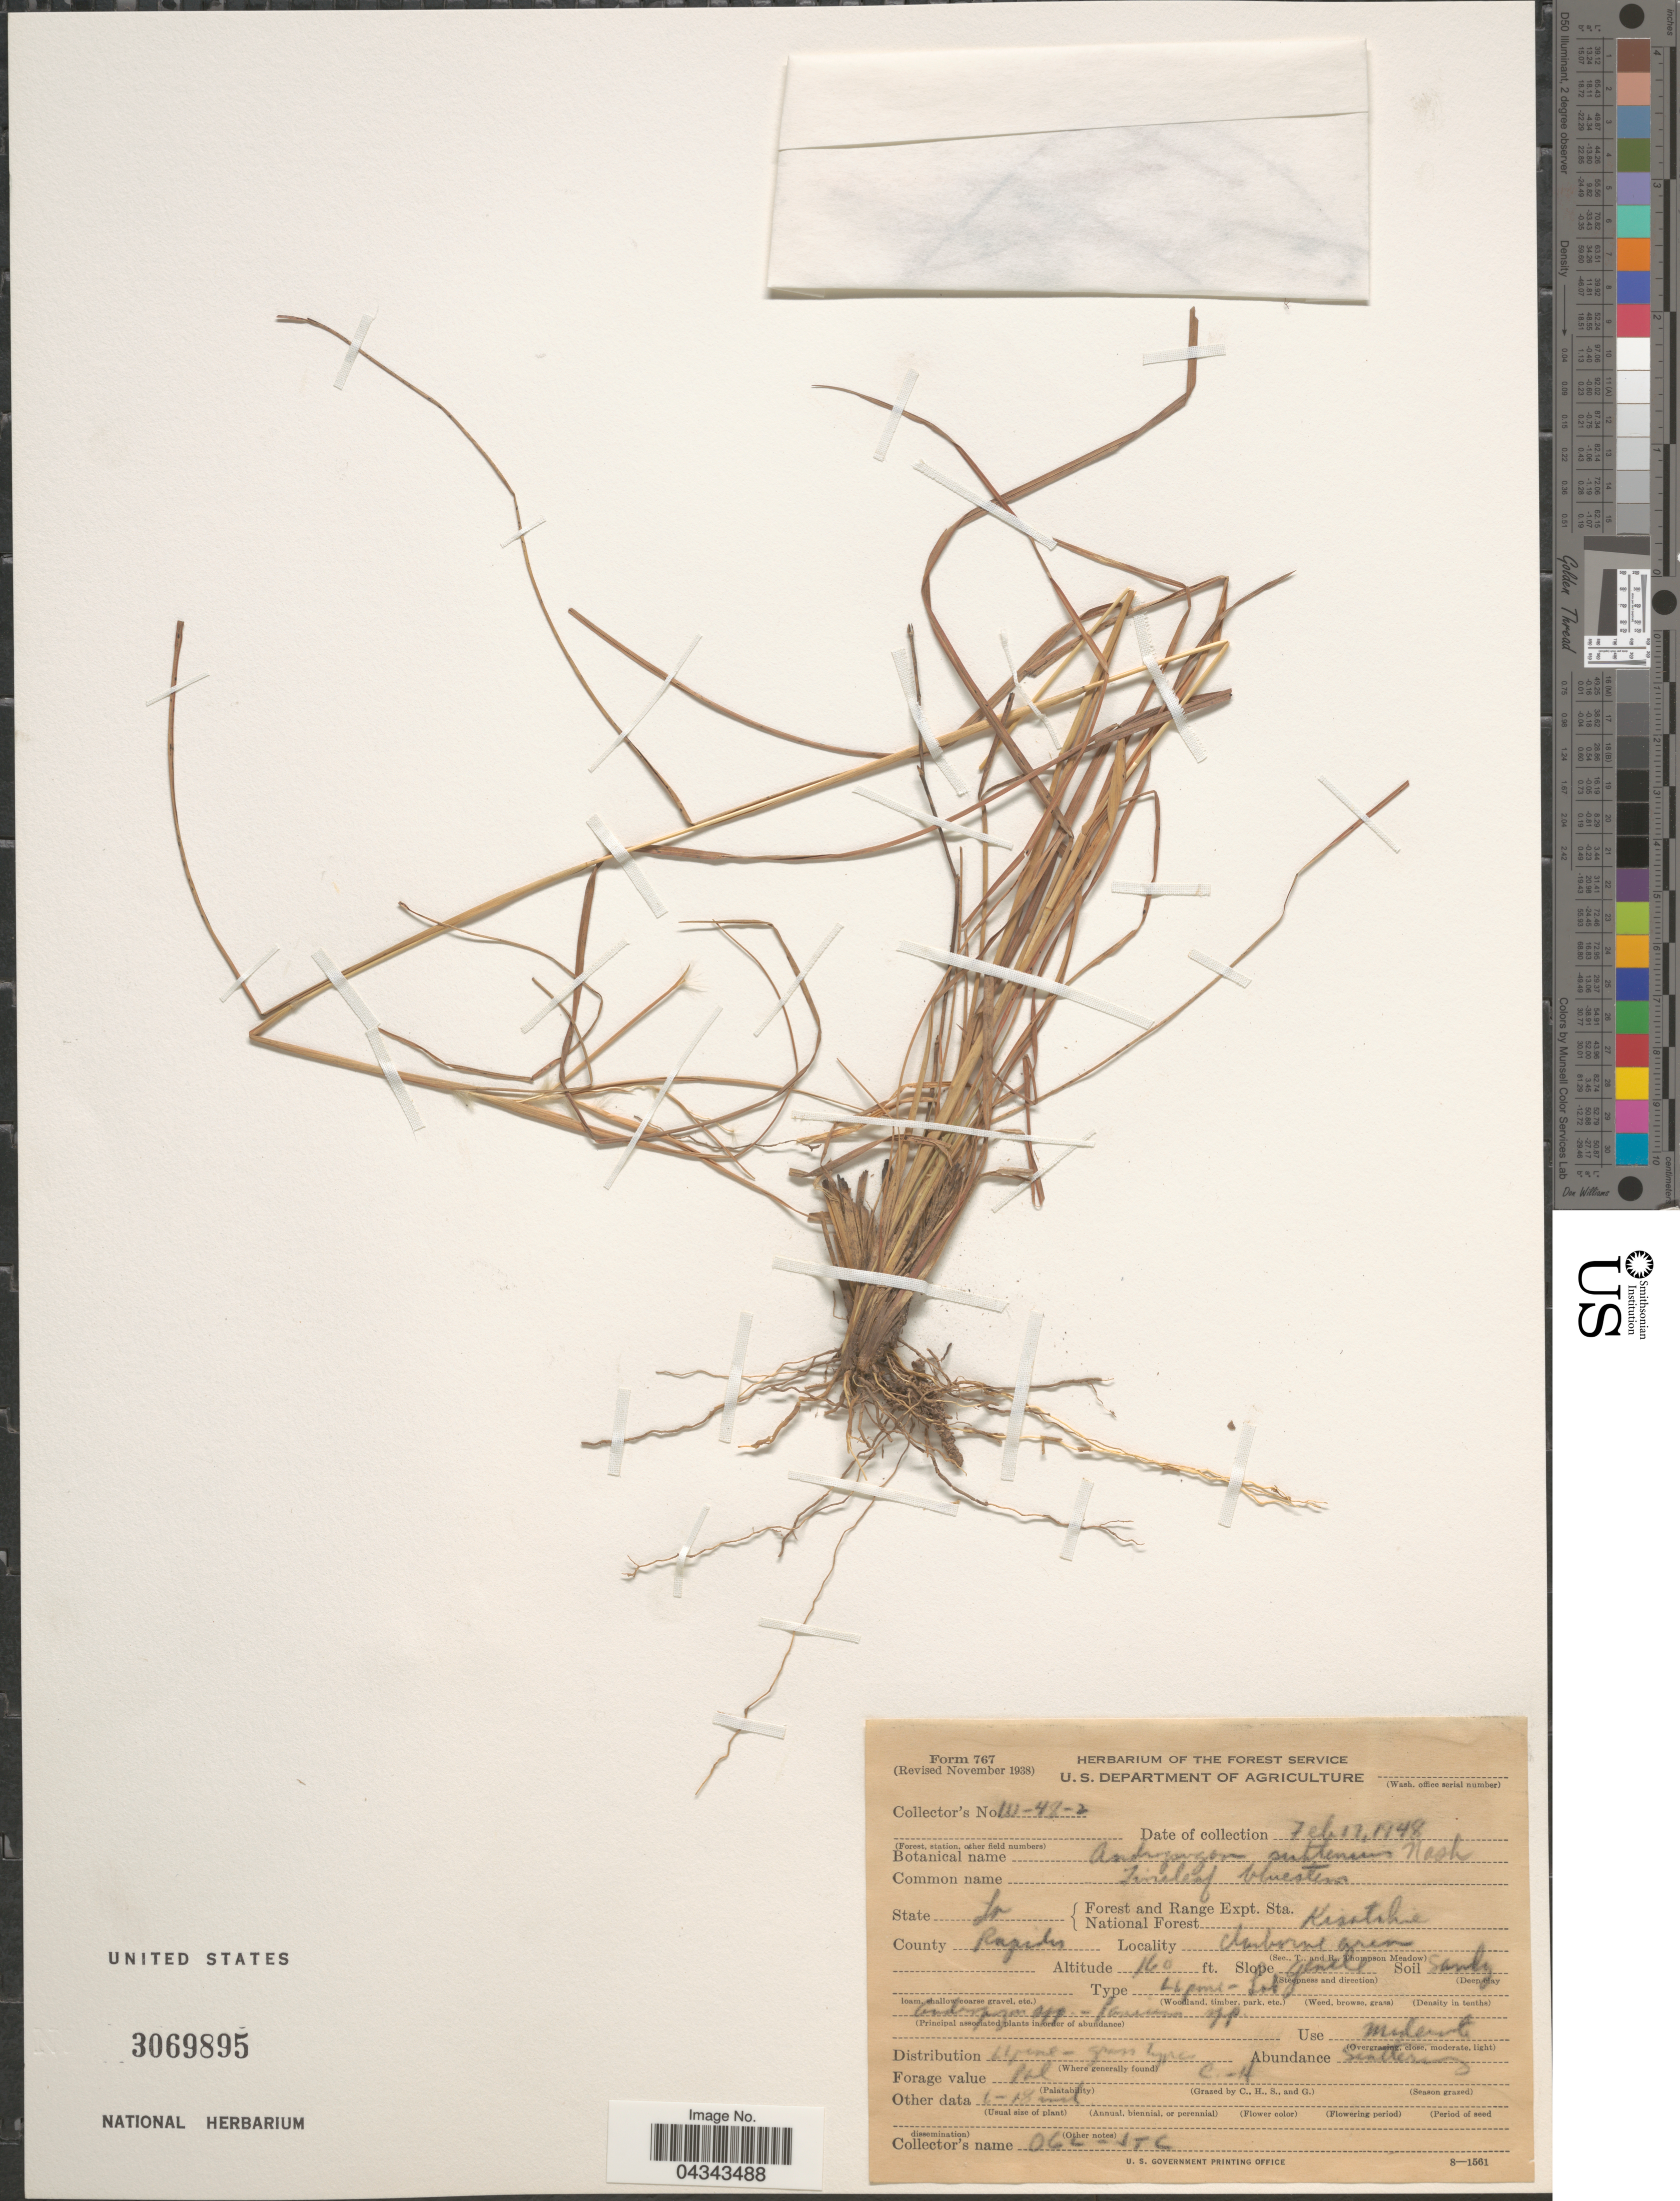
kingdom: Plantae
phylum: Tracheophyta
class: Liliopsida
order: Poales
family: Poaceae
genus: Andropogon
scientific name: Andropogon gyrans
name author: Ashe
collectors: O. G. L. & S. T. C.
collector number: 10-48-2*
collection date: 1948-02-17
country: United States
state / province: Louisiana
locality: Forest and Range Expt. Sta. National Forest Kisatchie. County Rapids. Claiborne area.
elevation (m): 49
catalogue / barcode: US 3069895